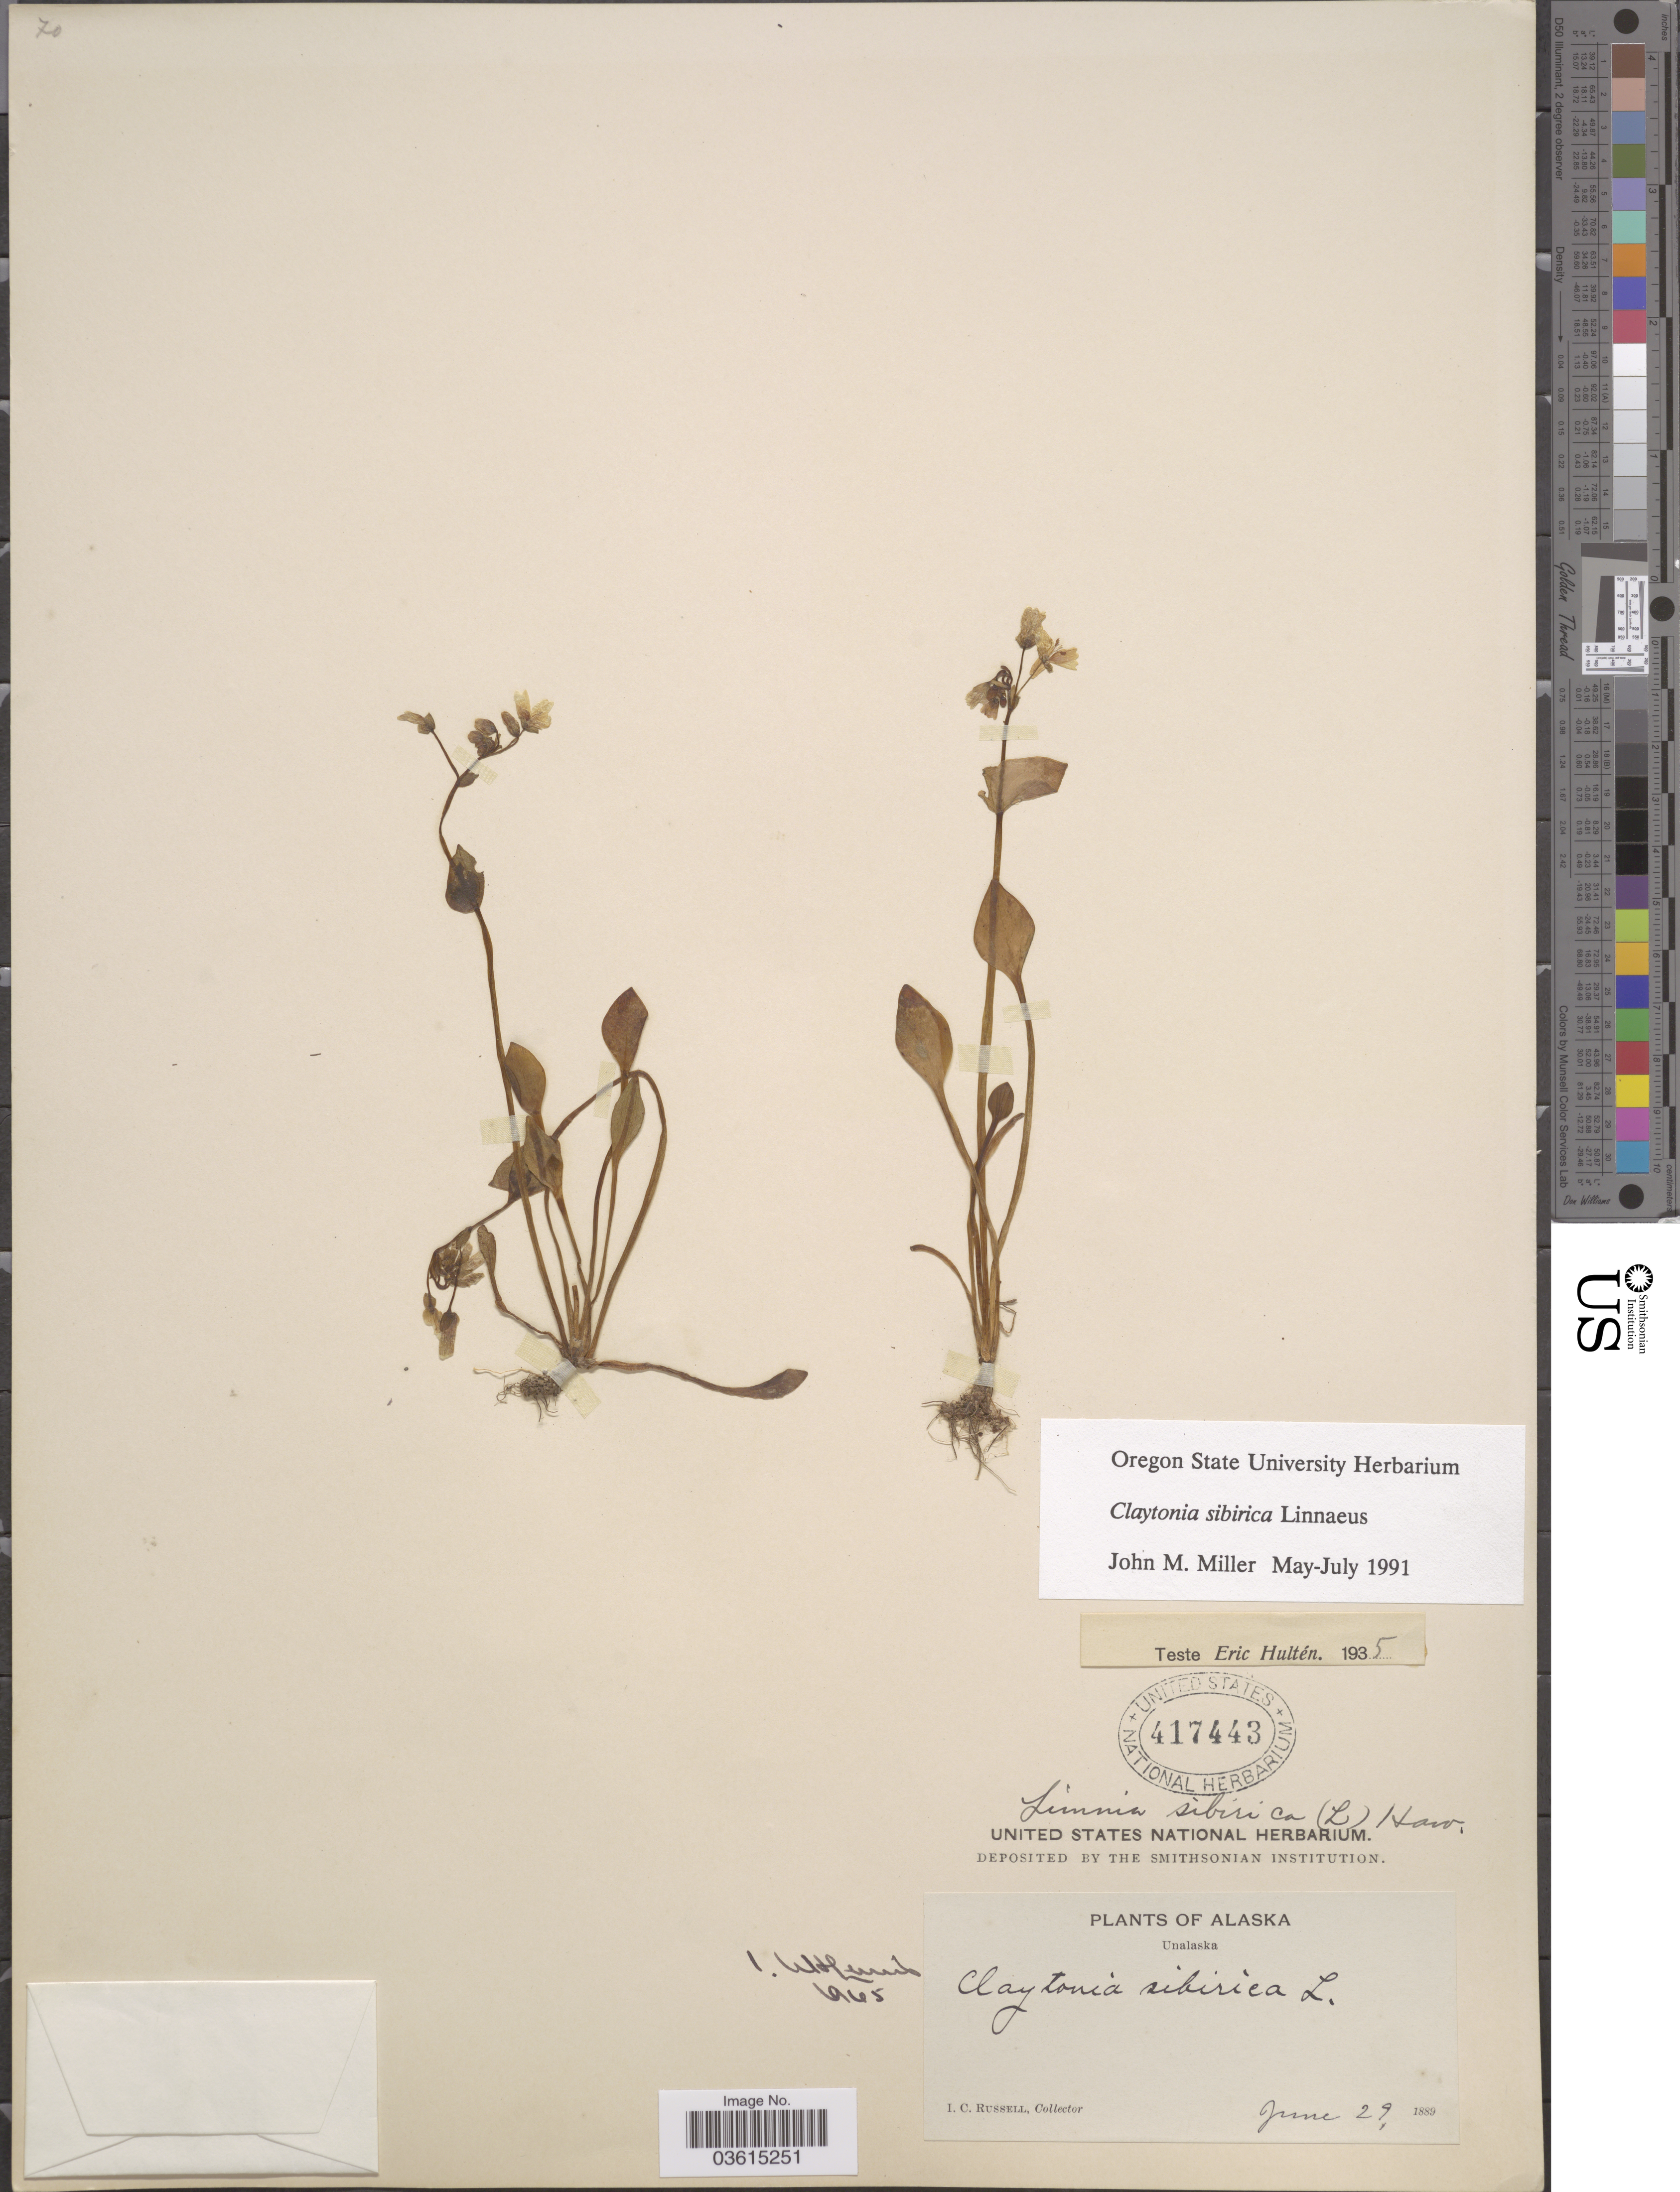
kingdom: Plantae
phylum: Tracheophyta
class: Magnoliopsida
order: Caryophyllales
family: Montiaceae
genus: Claytonia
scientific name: Claytonia sibirica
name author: L.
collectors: I. C. Russell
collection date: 1889-06-29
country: United States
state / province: Alaska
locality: Unalaska.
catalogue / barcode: US 417443